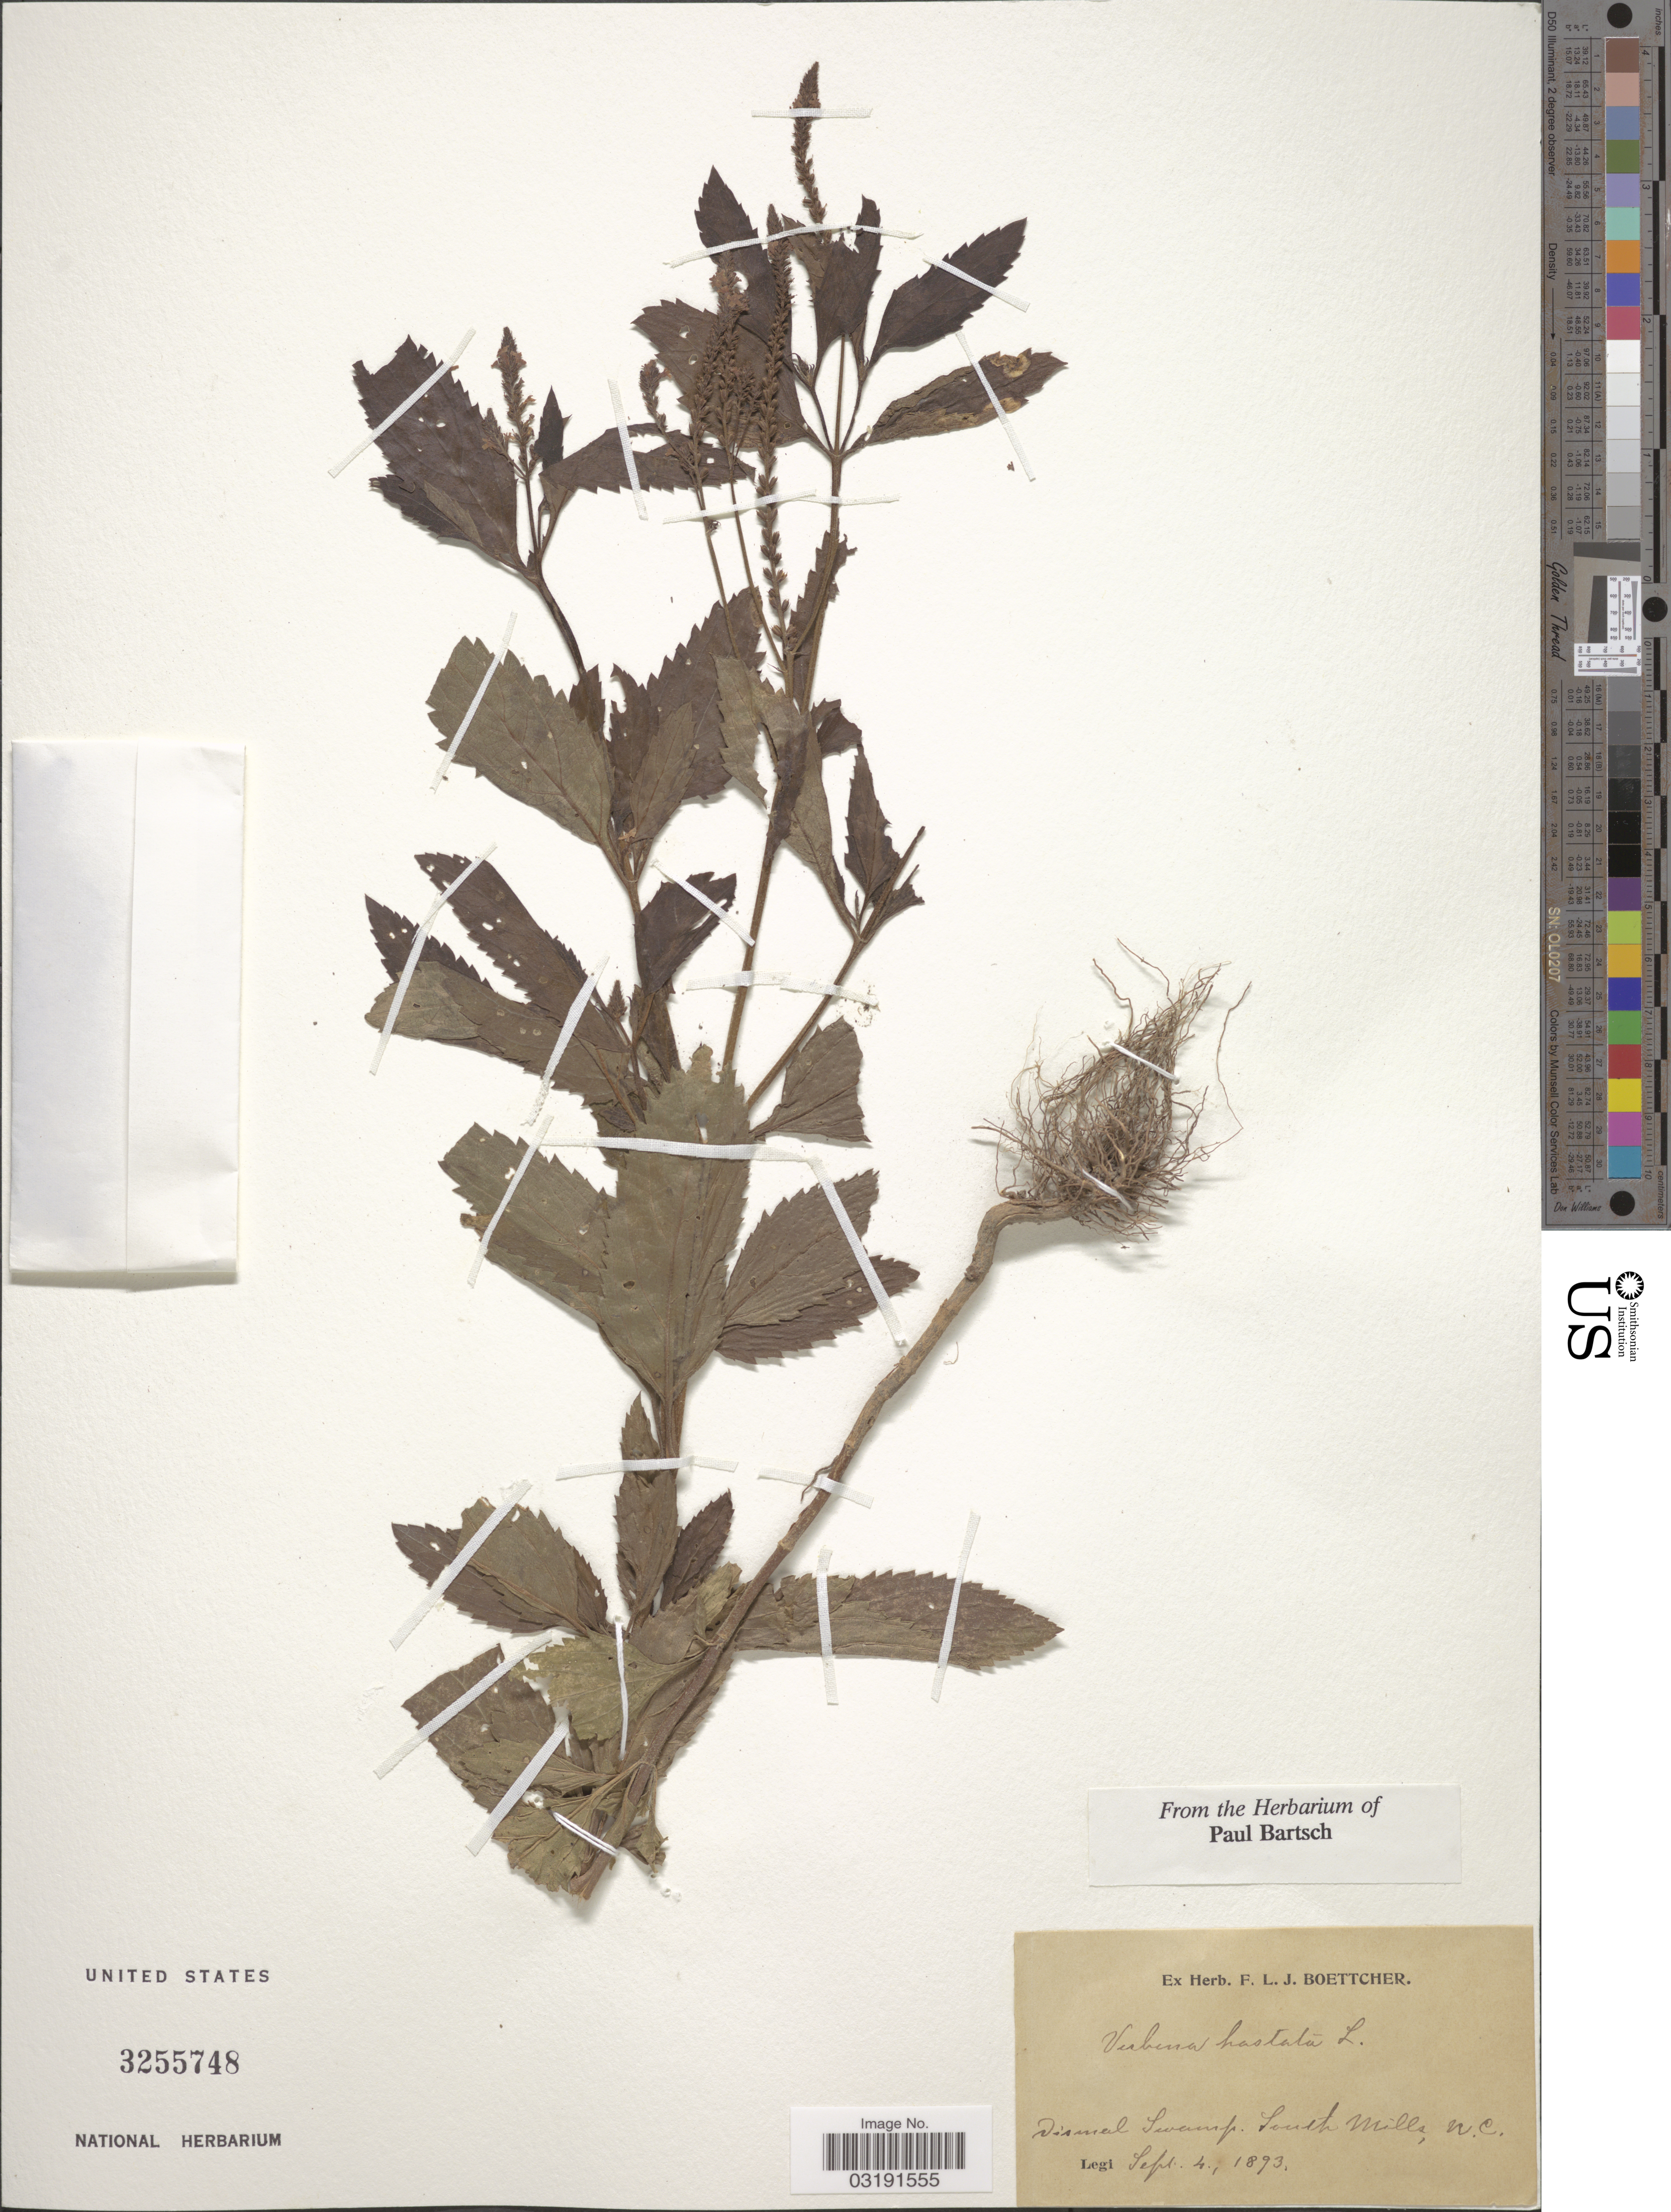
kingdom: Plantae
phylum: Tracheophyta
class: Magnoliopsida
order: Lamiales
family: Verbenaceae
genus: Verbena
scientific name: Verbena hastata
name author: L.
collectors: ex herb. F. L. J. Boettcher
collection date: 1893-09-04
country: United States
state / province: North Carolina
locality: Dismal Swamp, South Mills.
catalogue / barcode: US 3255748